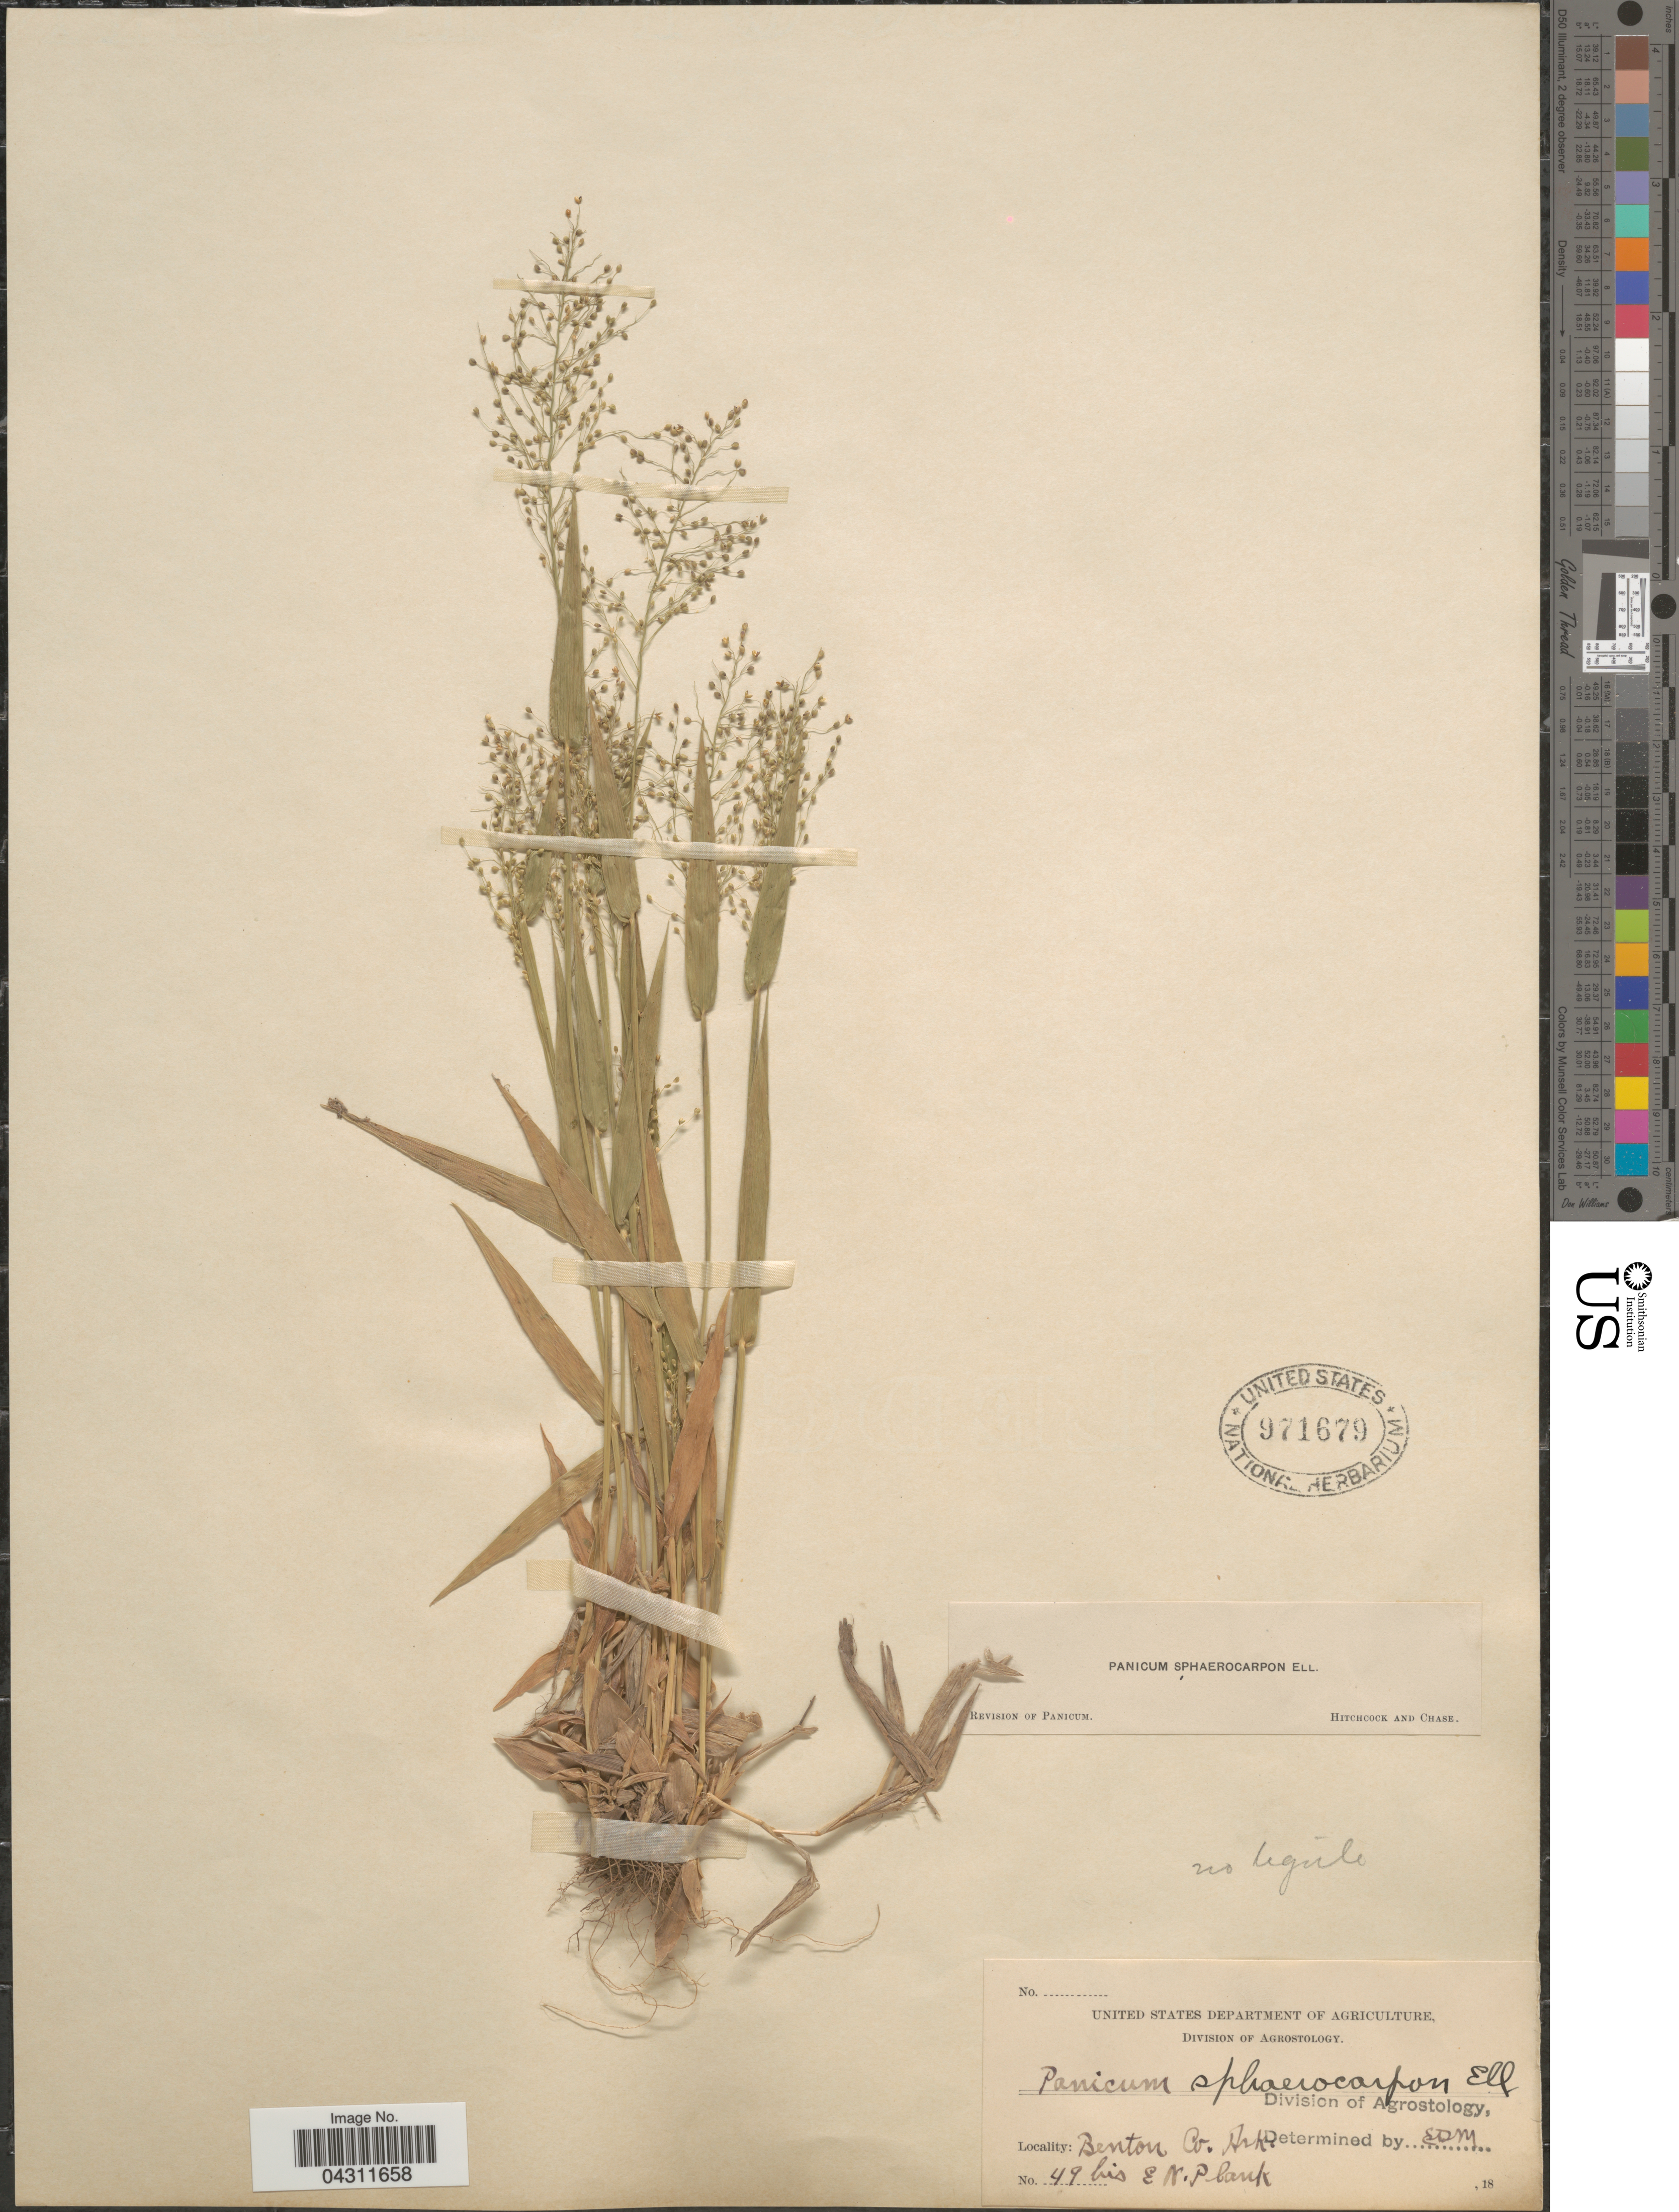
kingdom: Plantae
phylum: Tracheophyta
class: Liliopsida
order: Poales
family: Poaceae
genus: Dichanthelium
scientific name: Dichanthelium strigosum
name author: (Muhl. ex Elliott) Freckmann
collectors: E. Plank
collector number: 49bis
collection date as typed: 18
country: United States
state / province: Arkansas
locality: Benton Co.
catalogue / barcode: US 971679